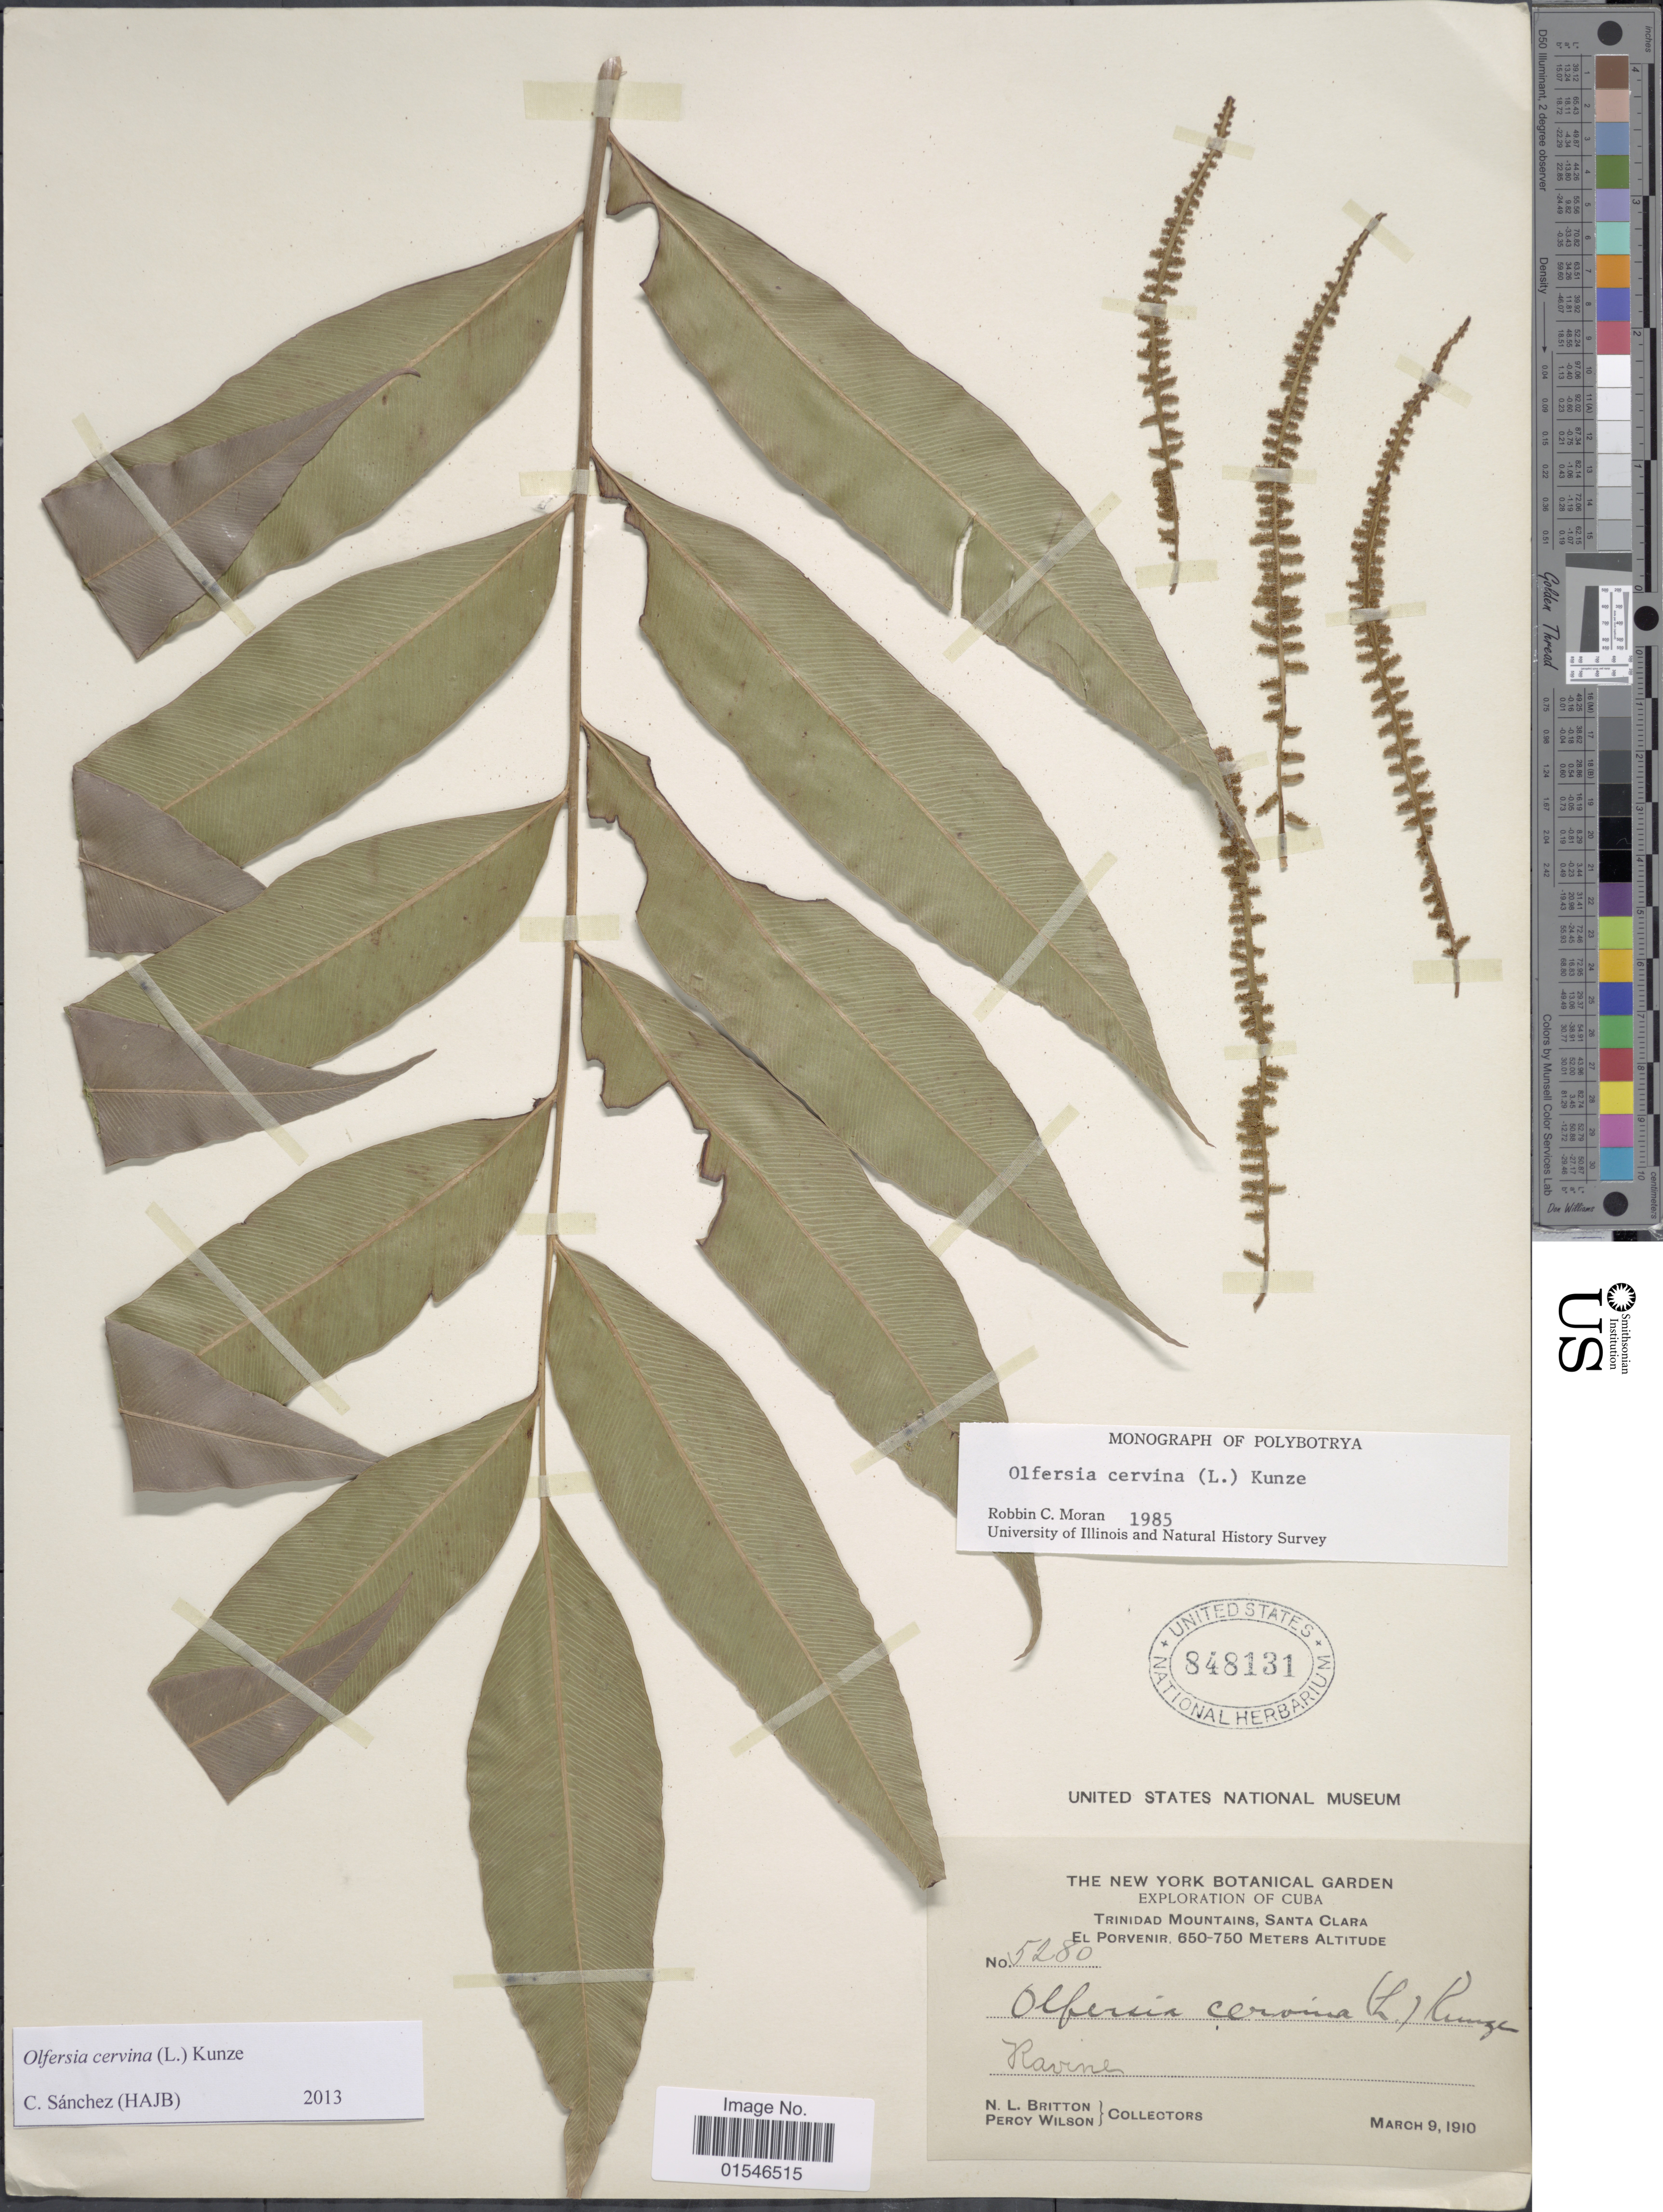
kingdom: Plantae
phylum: Tracheophyta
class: Polypodiopsida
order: Polypodiales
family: Dryopteridaceae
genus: Olfersia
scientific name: Olfersia cervina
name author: (L.) Kunze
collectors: N. Britton & P. Wilson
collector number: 5280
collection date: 1910-03-09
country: Cuba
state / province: Las Villas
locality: Trinidad Mountains, Santa Clara. el Porvenir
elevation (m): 650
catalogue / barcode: US 848131